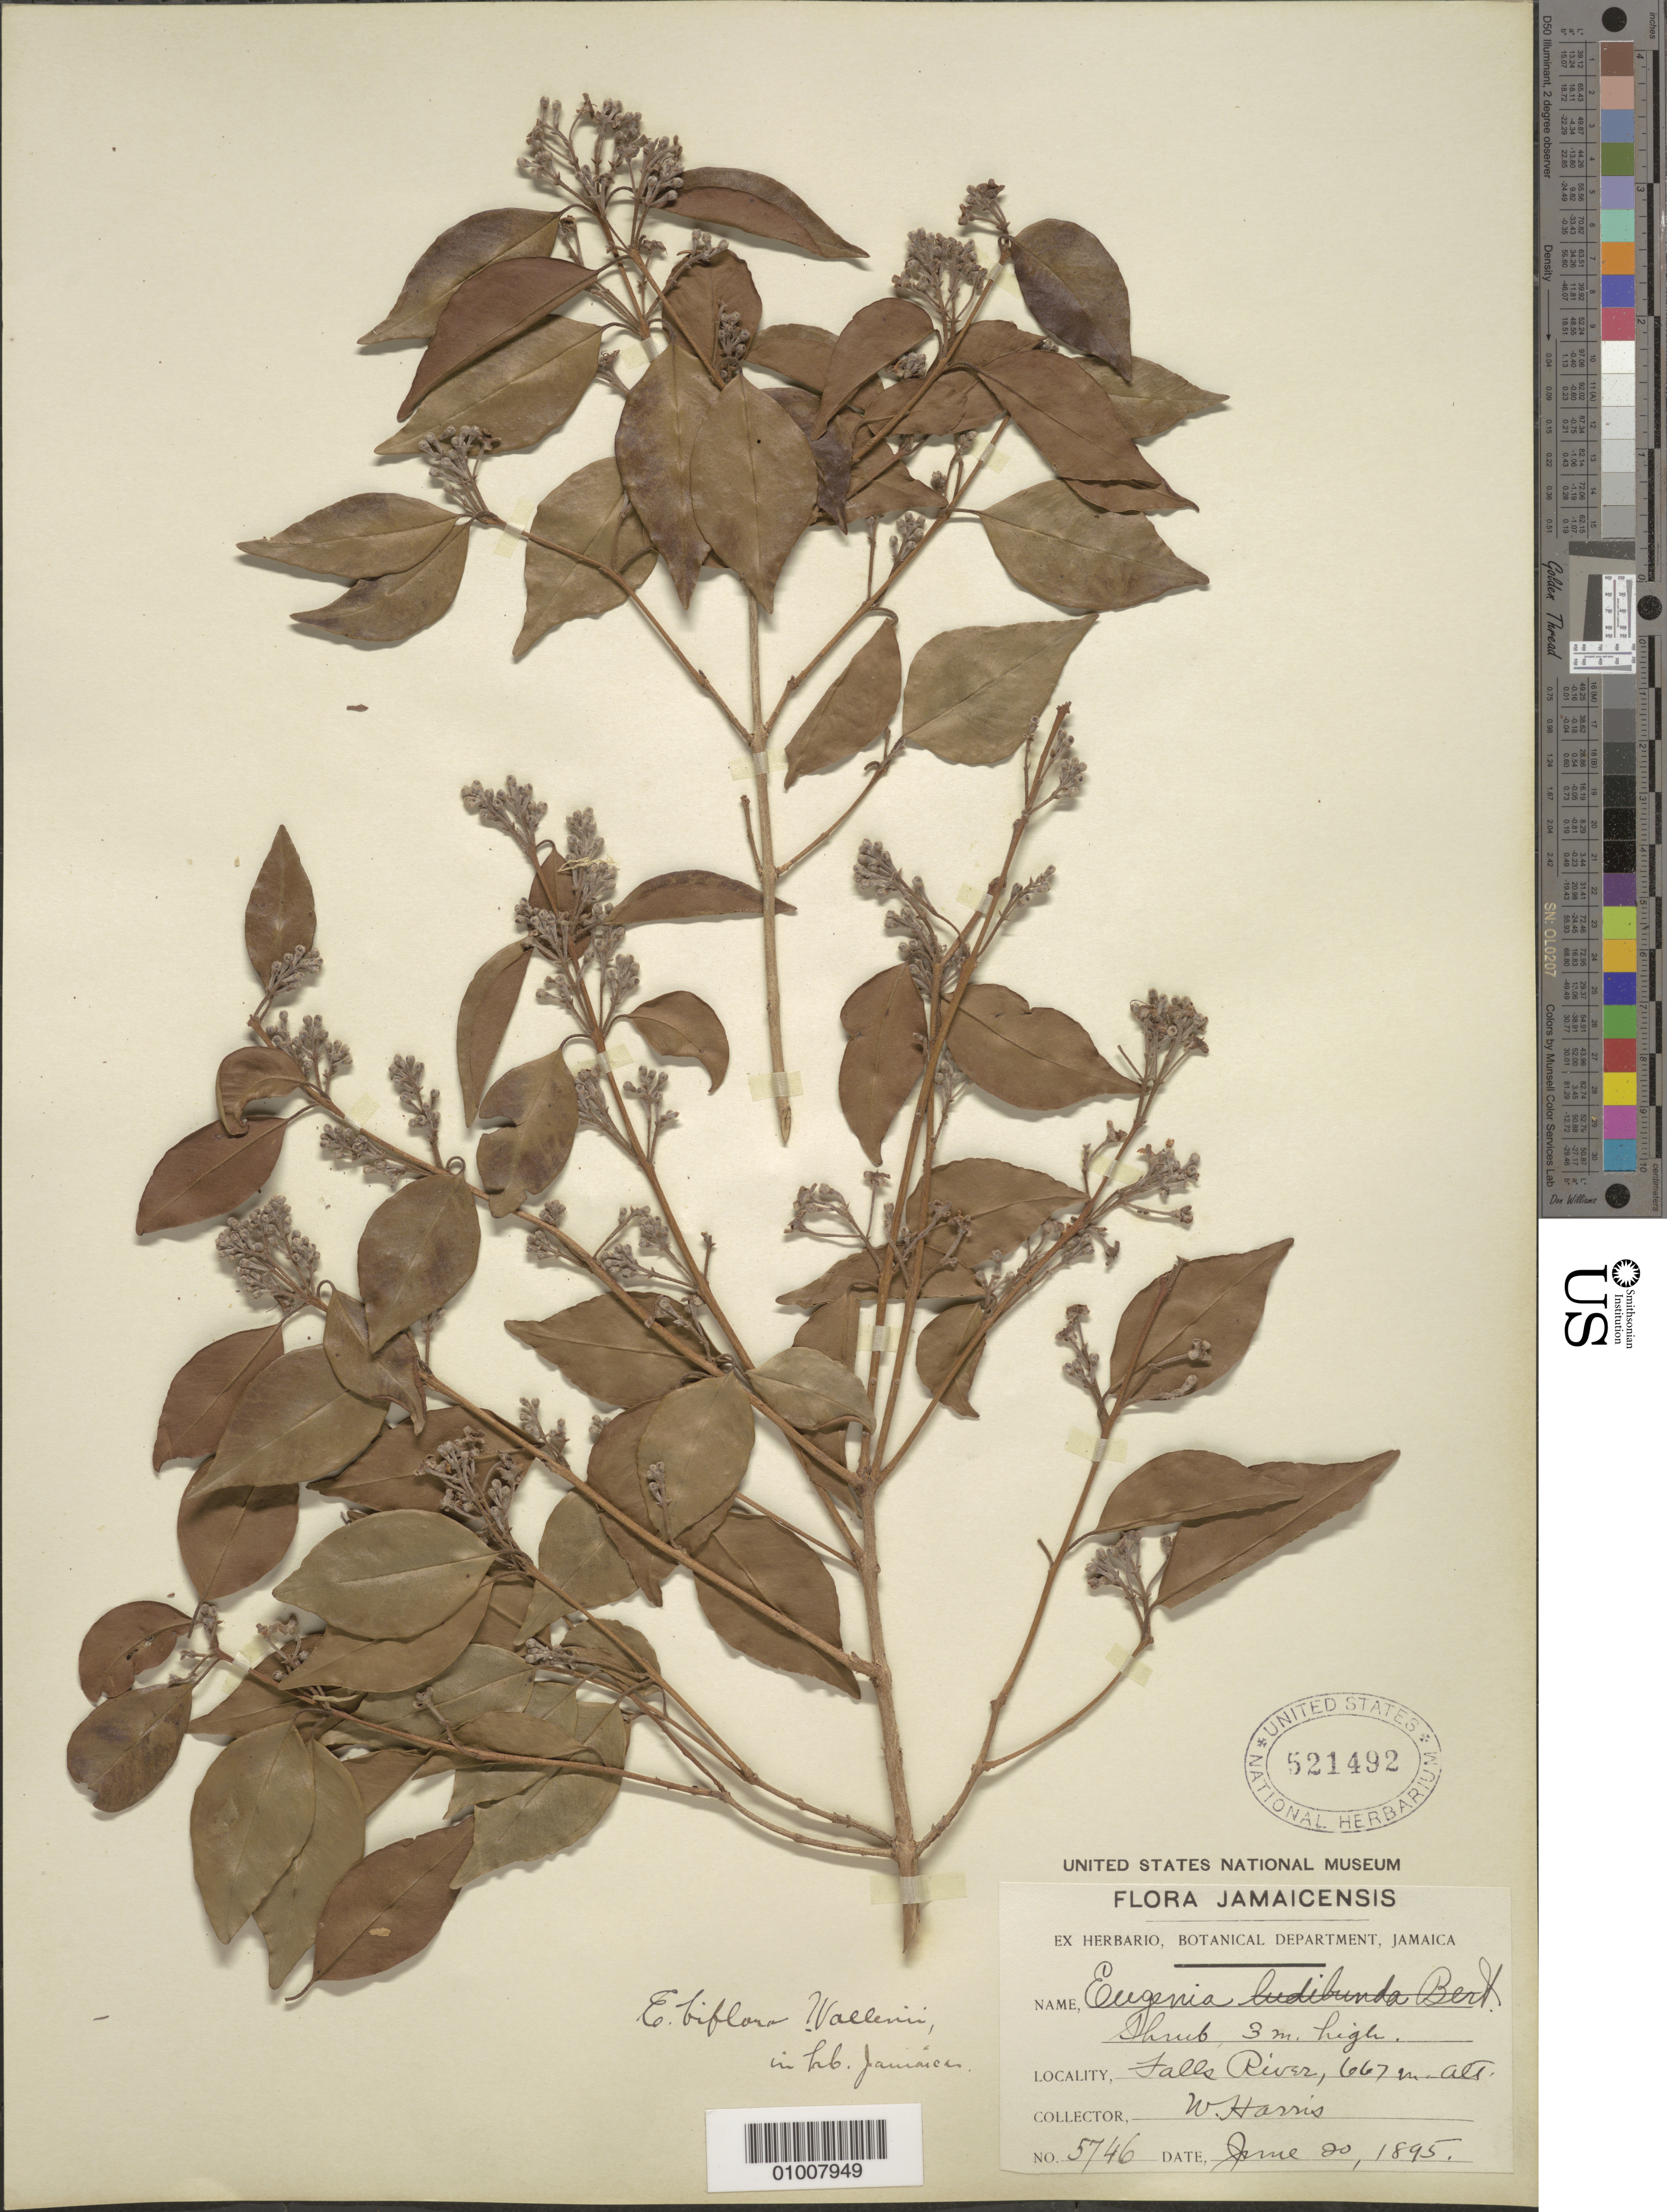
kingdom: Plantae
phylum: Tracheophyta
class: Magnoliopsida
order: Myrtales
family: Myrtaceae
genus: Eugenia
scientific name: Eugenia biflora var. wallenii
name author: (Macfad.) Krug & Urb.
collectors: W. Harris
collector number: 5746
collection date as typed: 20 Jun 1895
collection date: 1895-06-20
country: Jamaica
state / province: Portland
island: Jamaica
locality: Falls River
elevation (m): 667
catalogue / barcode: US 521492